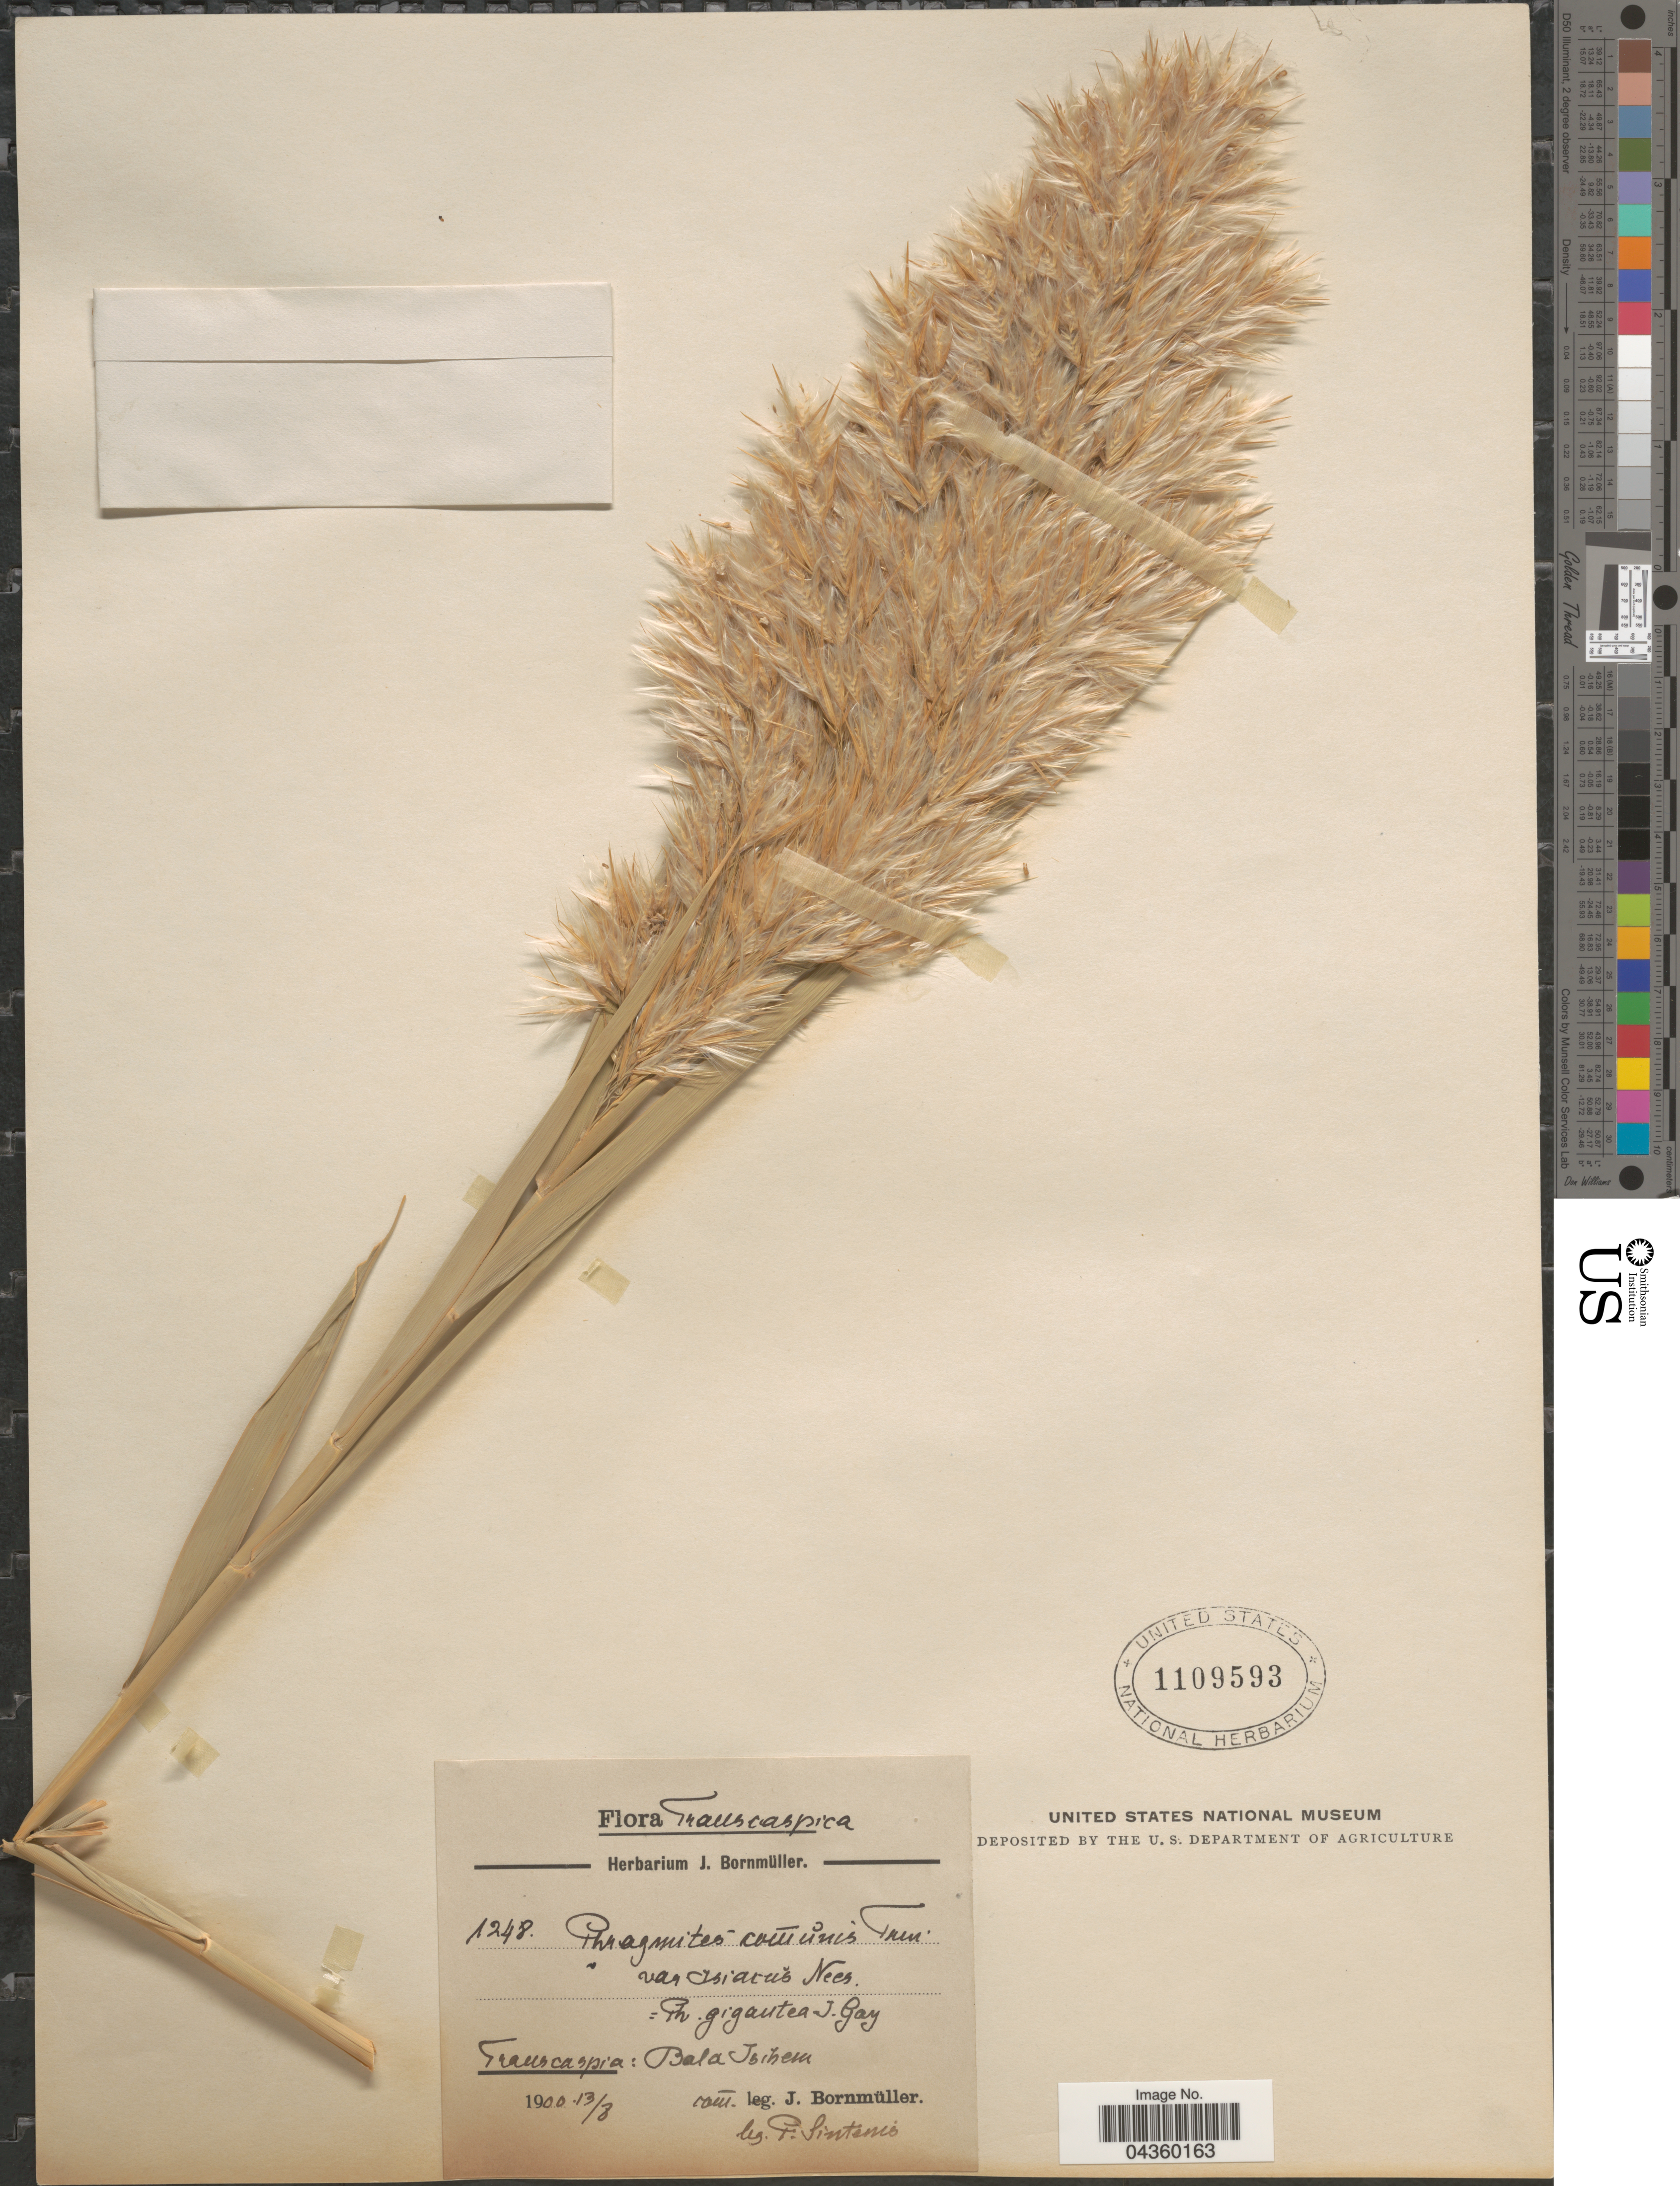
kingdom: Plantae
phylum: Tracheophyta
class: Liliopsida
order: Poales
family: Poaceae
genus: Phragmites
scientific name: Phragmites australis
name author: (Cav.) Trin. ex Steud.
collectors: P. Sintenis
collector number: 1248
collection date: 1900-08-13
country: Turkmenistan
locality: Transcaspica. Transcaspia: Bala Ischem.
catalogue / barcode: US 1109593